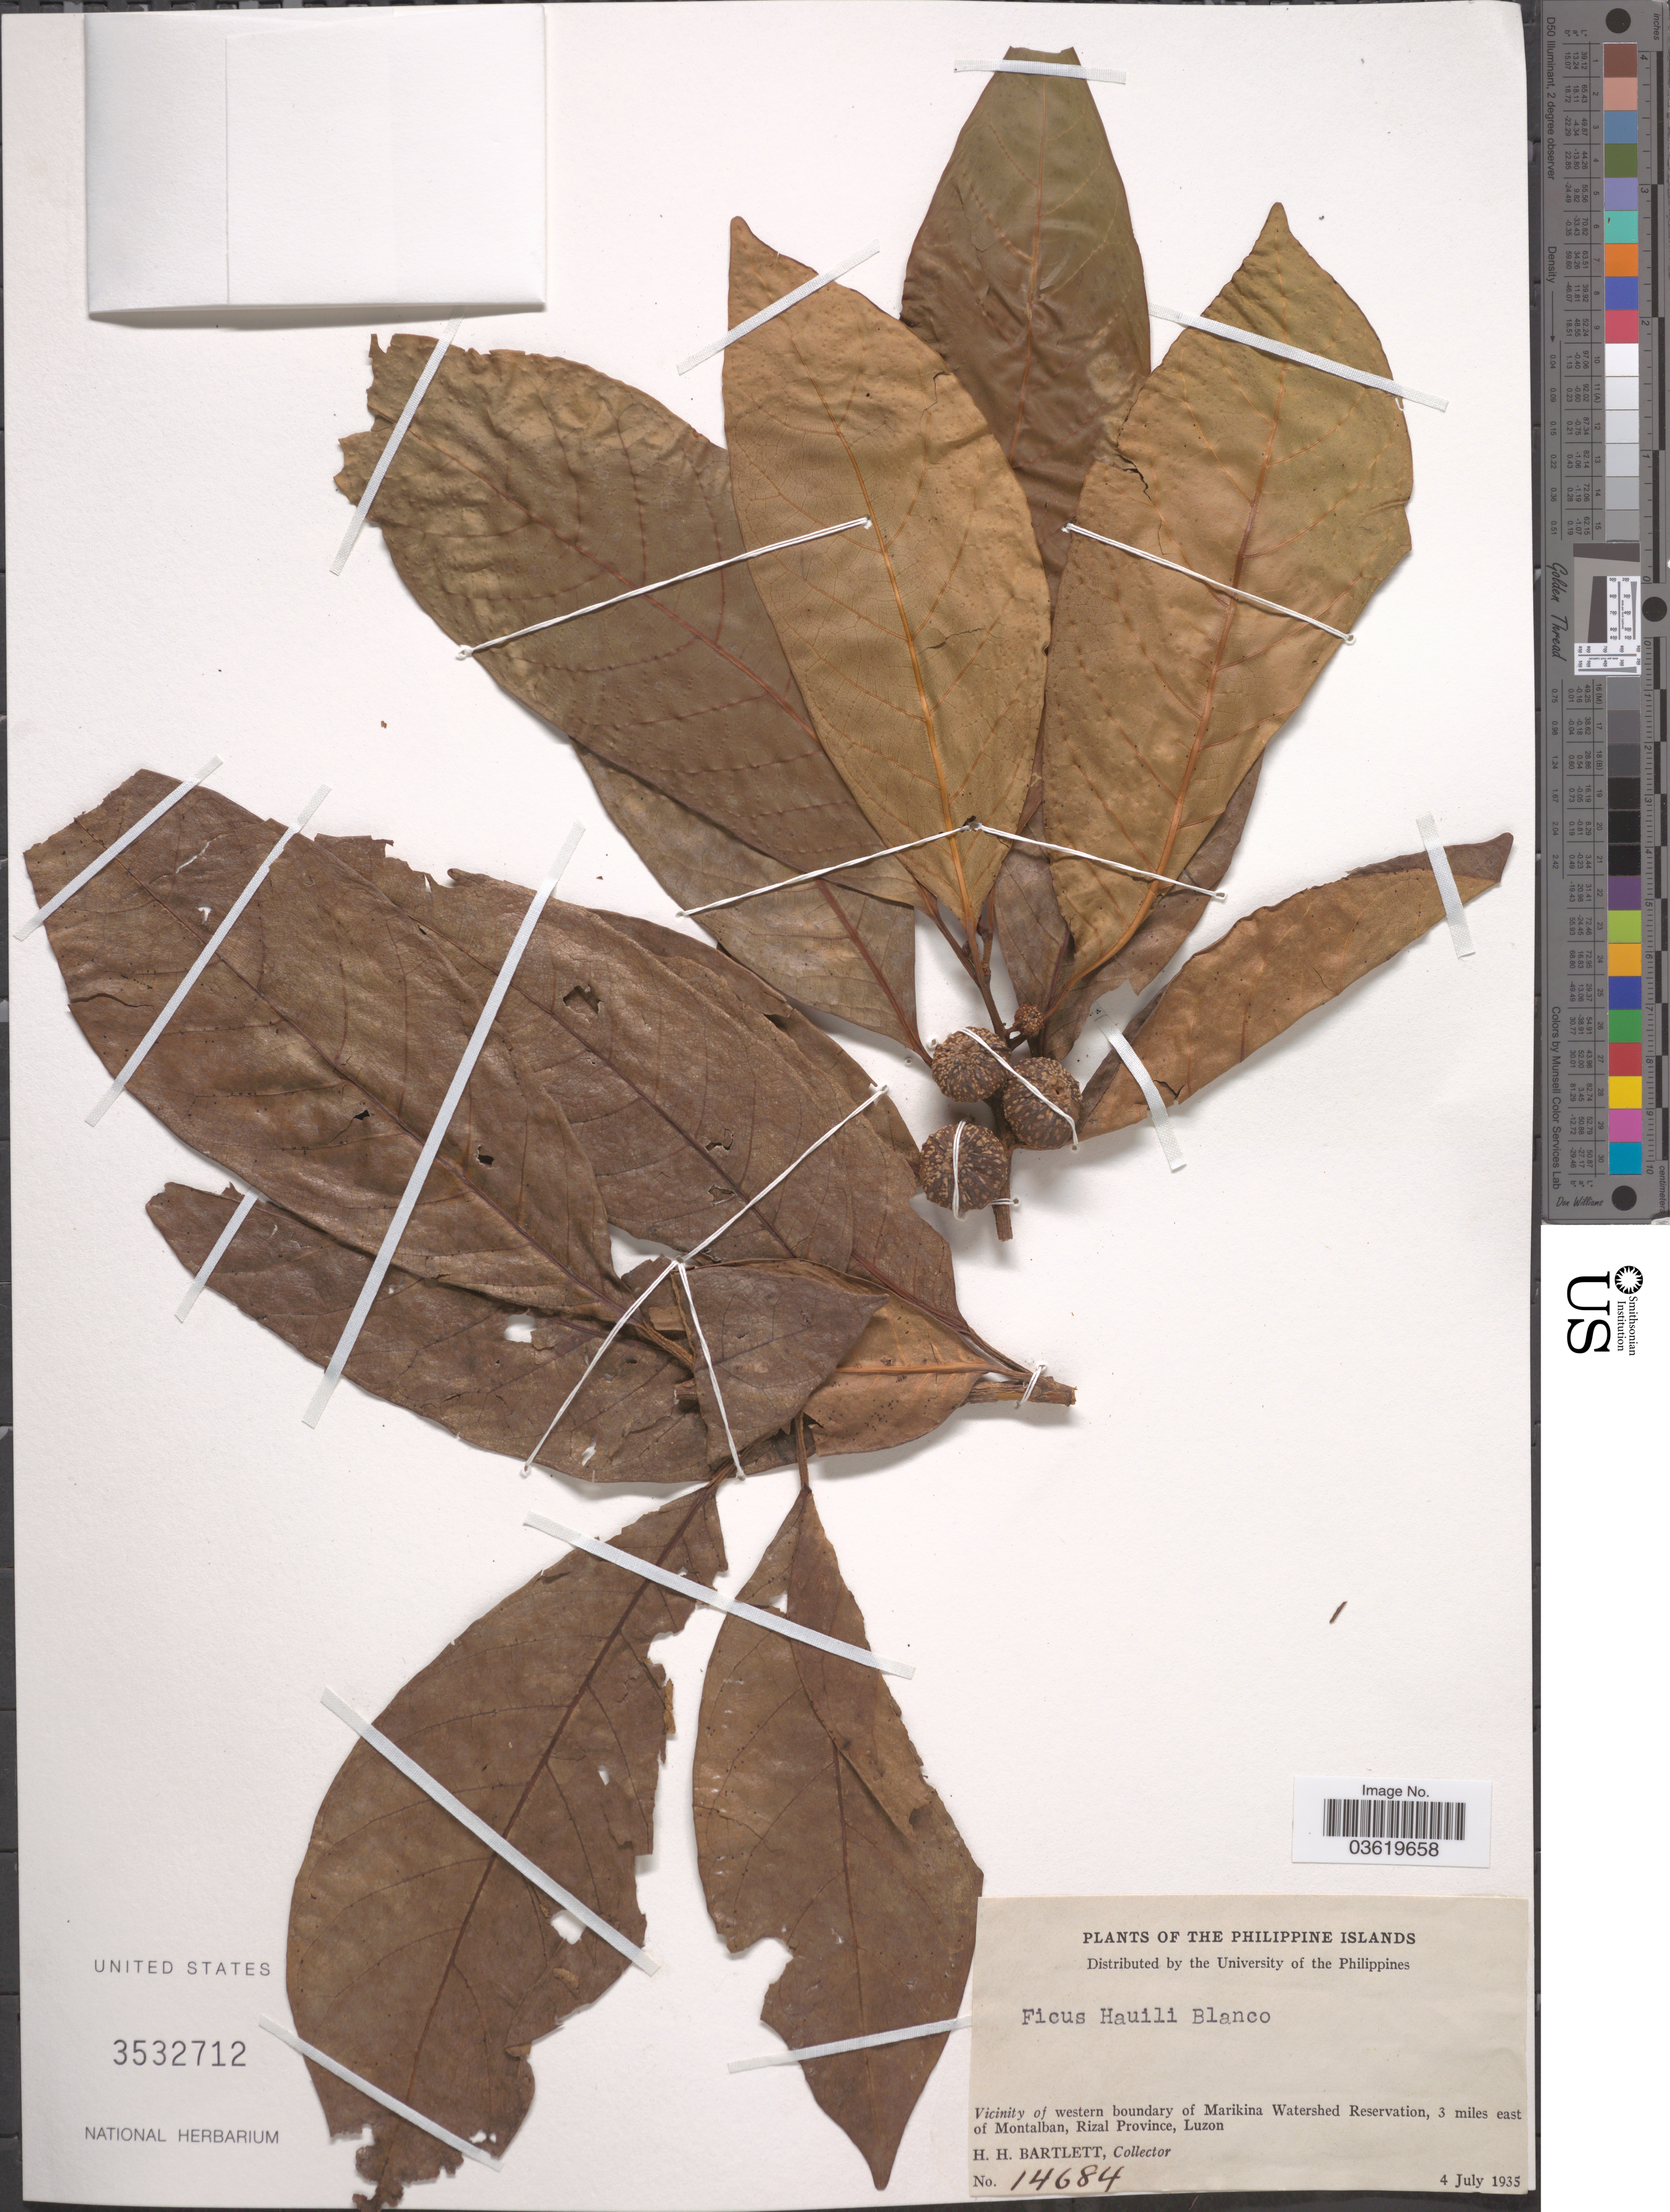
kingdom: Plantae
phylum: Tracheophyta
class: Magnoliopsida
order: Rosales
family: Moraceae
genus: Ficus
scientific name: Ficus septica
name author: Burm. f.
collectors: H. H. Bartlett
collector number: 14684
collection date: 1935-07-04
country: Philippines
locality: Philippine Islands. Vicinity of western boundary of Marikina Watershed Reservation, 3 miles east of Montalban, Rizal Province, Luzon.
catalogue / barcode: US 3532712